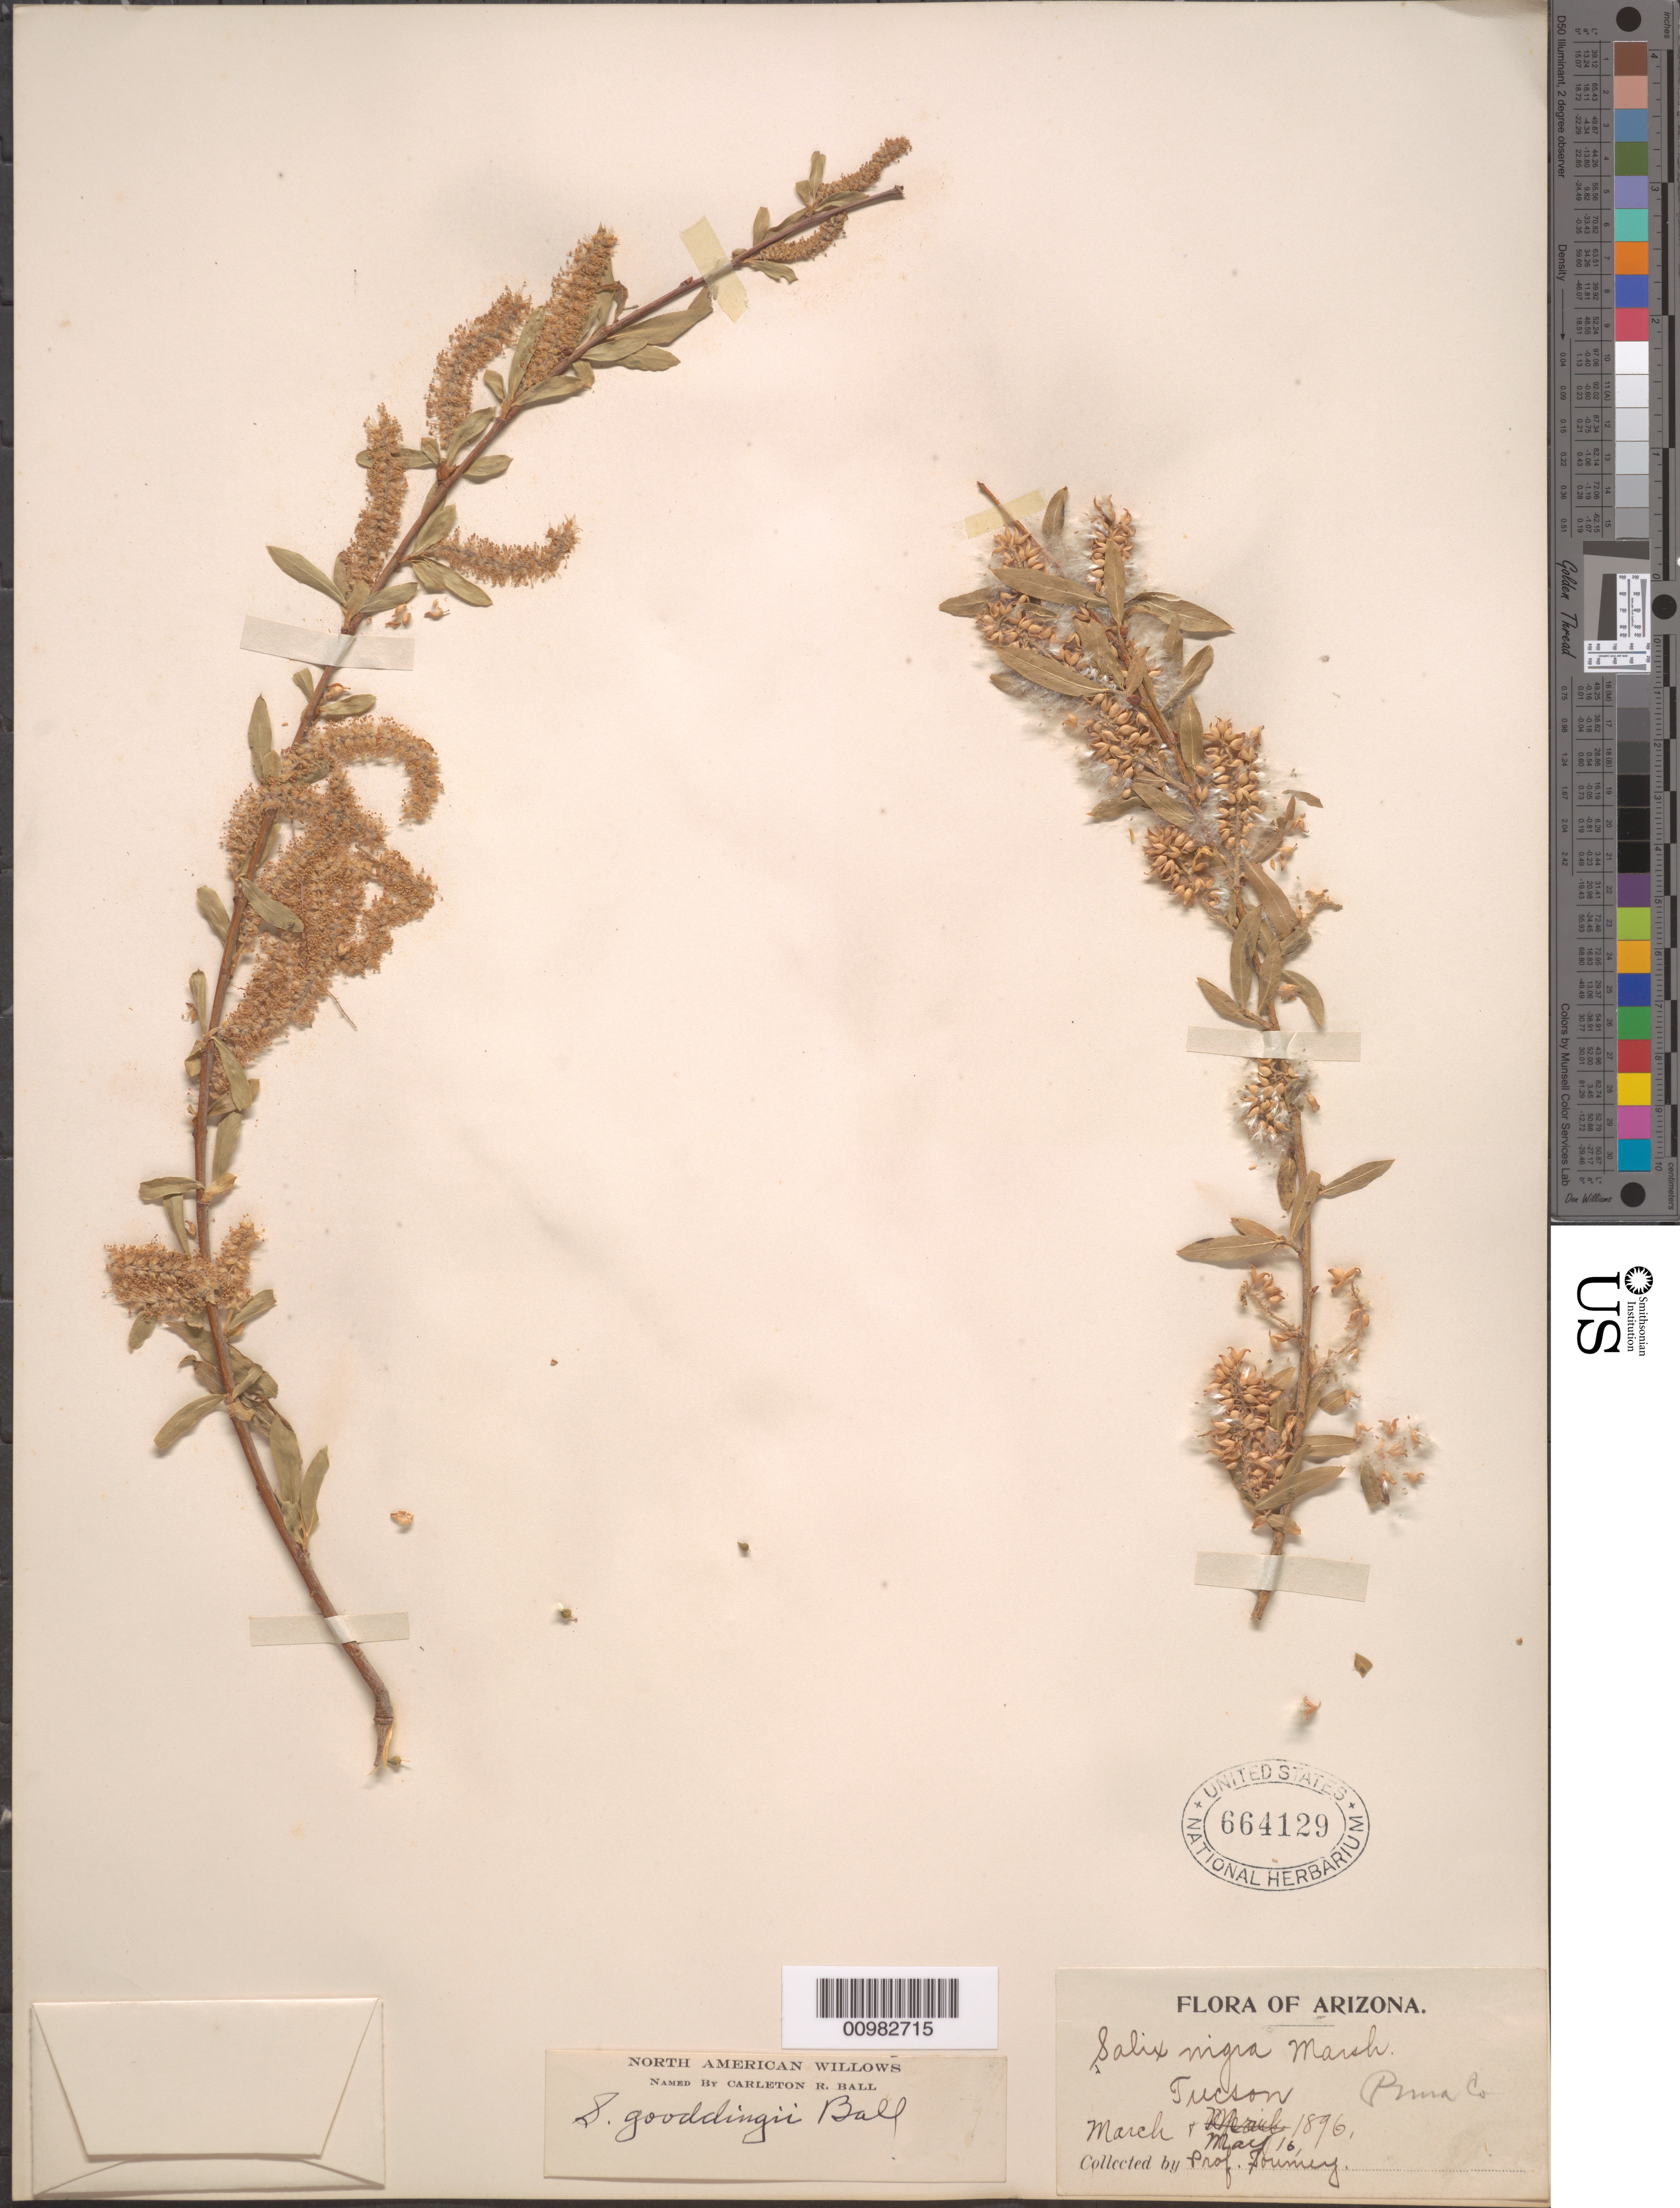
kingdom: Plantae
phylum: Tracheophyta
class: Magnoliopsida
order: Malpighiales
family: Salicaceae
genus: Salix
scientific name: Salix gooddingii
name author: C.R. Ball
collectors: J. W. Toumey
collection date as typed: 16 May 1896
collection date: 1896-05-16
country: United States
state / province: Arizona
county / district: Pima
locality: Tucson.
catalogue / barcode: US 664129